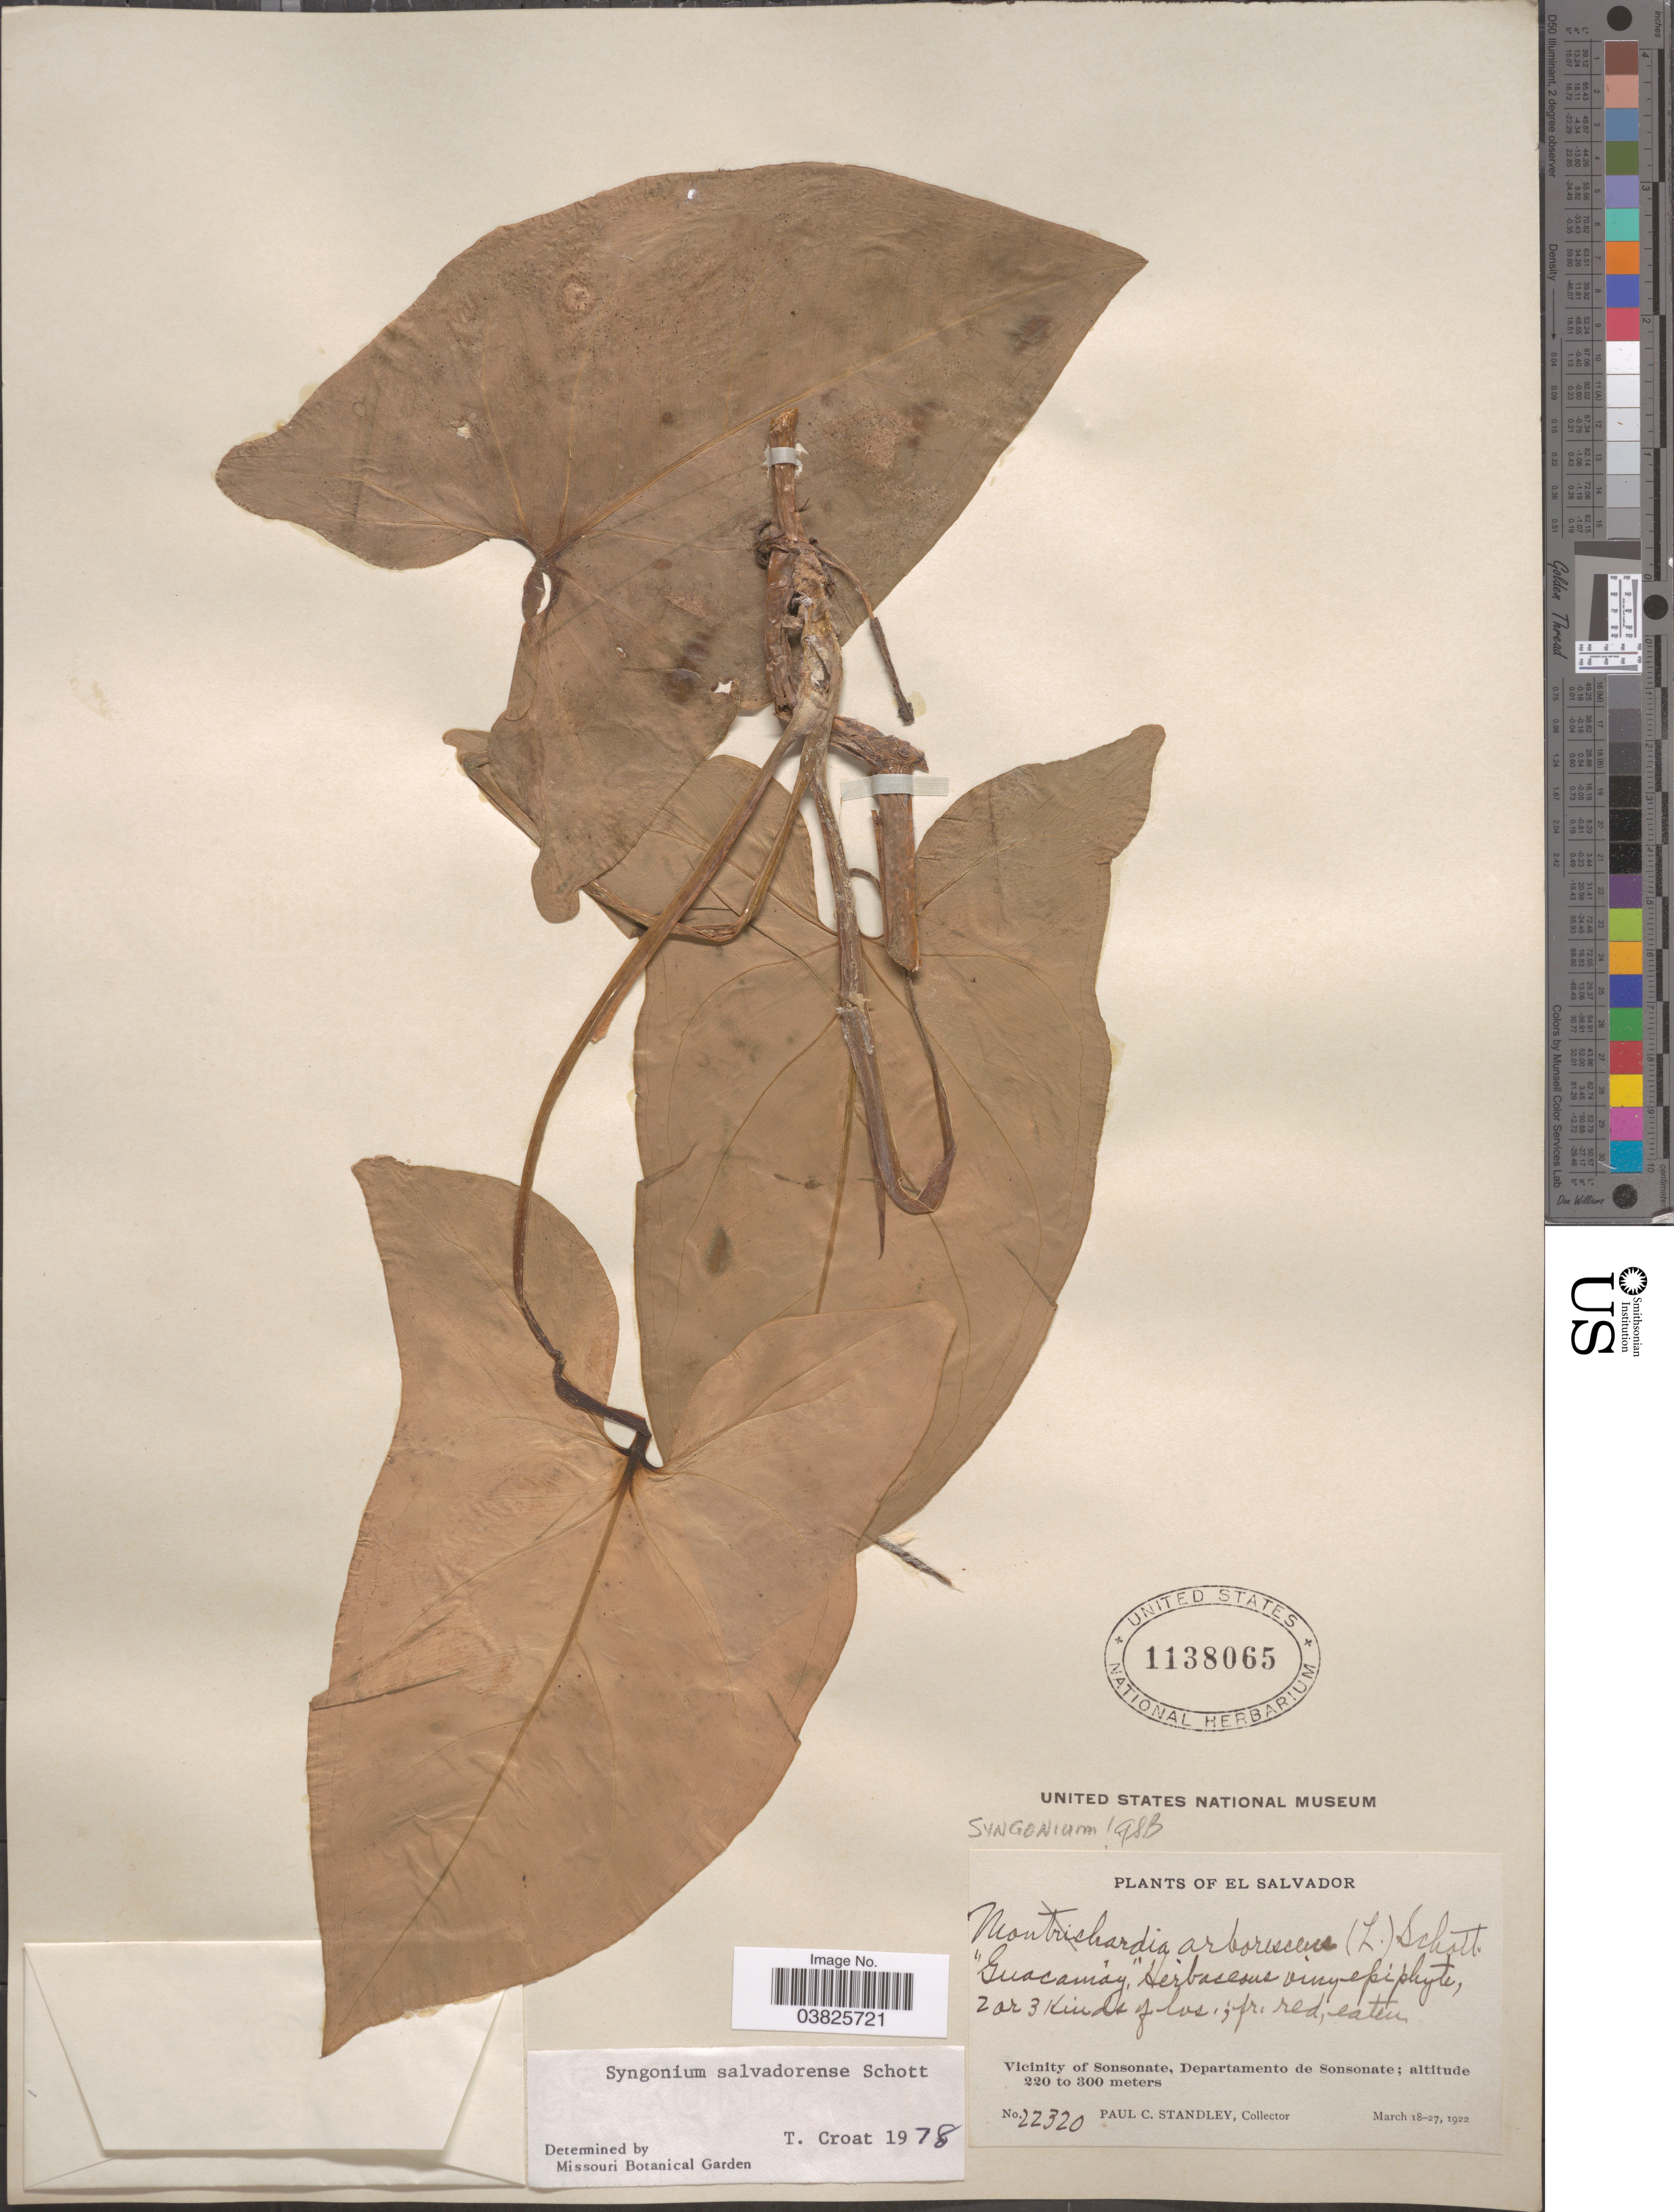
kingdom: Plantae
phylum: Tracheophyta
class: Liliopsida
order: Alismatales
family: Araceae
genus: Syngonium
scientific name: Syngonium salvadorense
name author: Schott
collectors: P. C. Standley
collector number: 22320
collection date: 1923-03-18/1923-03-27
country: El Salvador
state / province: Sonsonate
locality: Vicinity of Sonsonate, Departamento de Sonsonate.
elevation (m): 220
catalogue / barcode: US 1138065